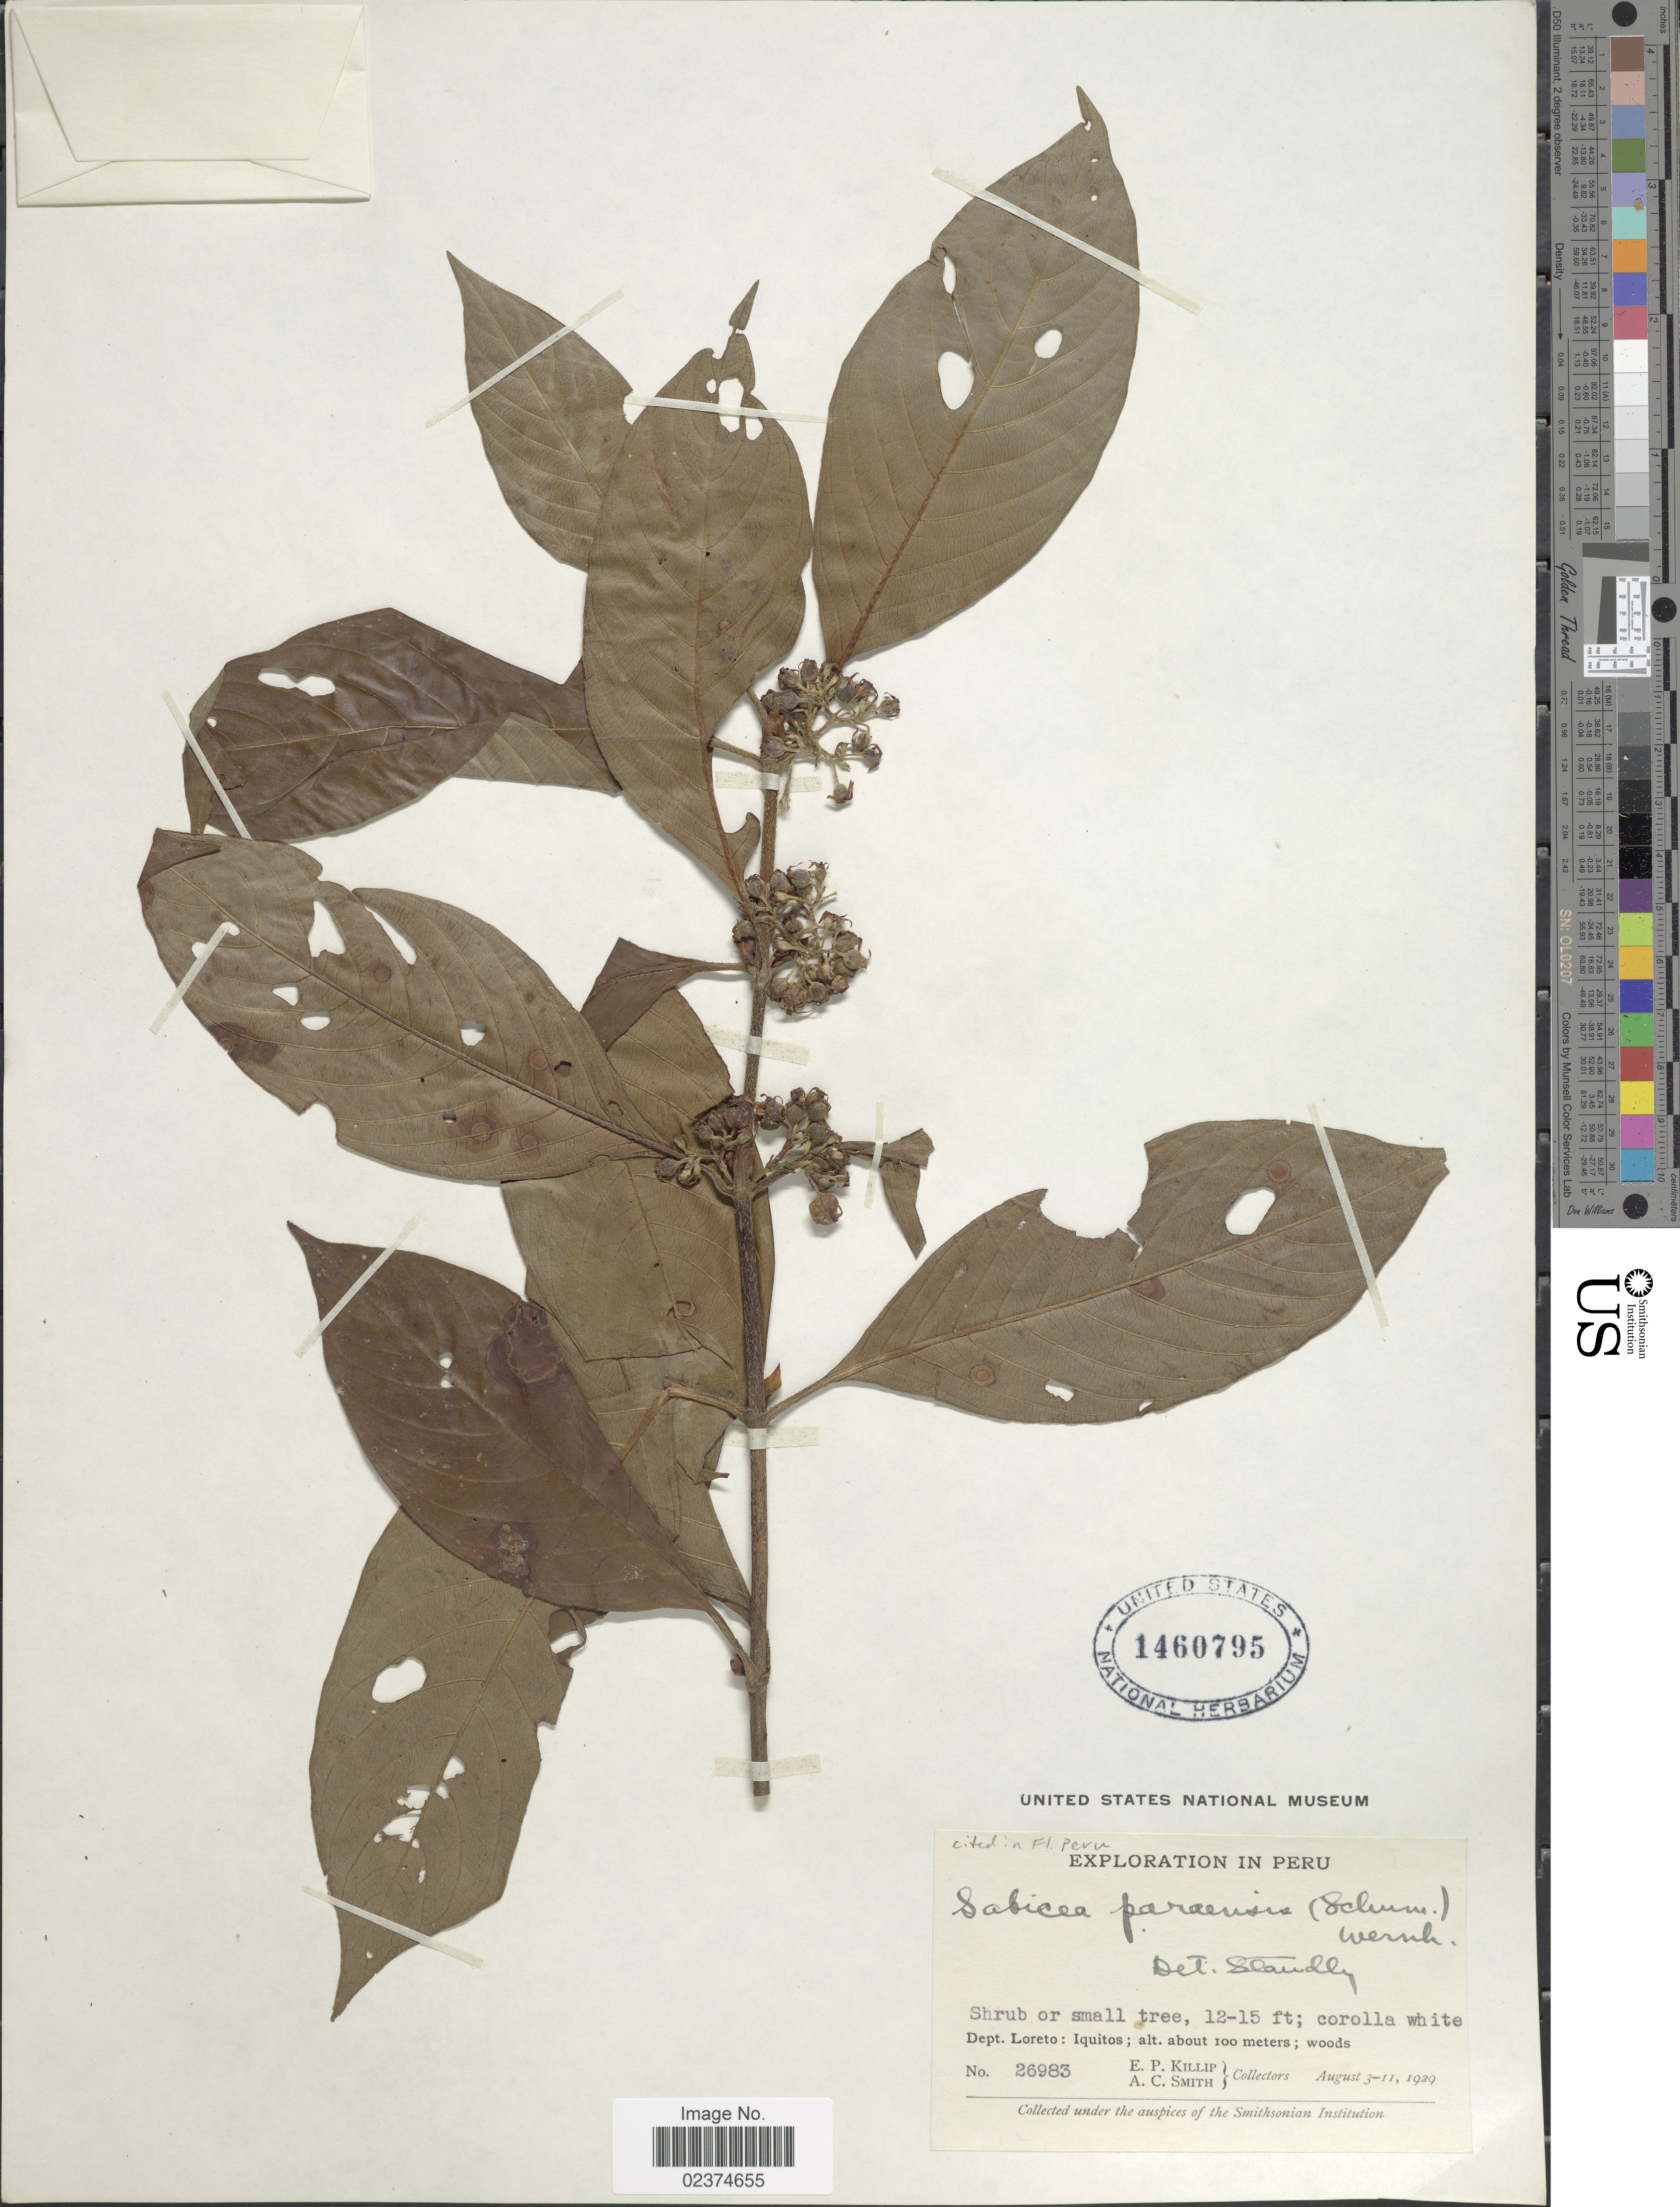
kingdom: Plantae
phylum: Tracheophyta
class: Magnoliopsida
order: Gentianales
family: Rubiaceae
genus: Sabicea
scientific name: Sabicea paraensis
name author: (K. Schum.) Wernham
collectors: E. P. Killip & A. C. Smith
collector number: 26983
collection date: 1929-08-03/1929-08-11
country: Peru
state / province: Loreto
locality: Iquitos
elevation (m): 100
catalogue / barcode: US 1460795